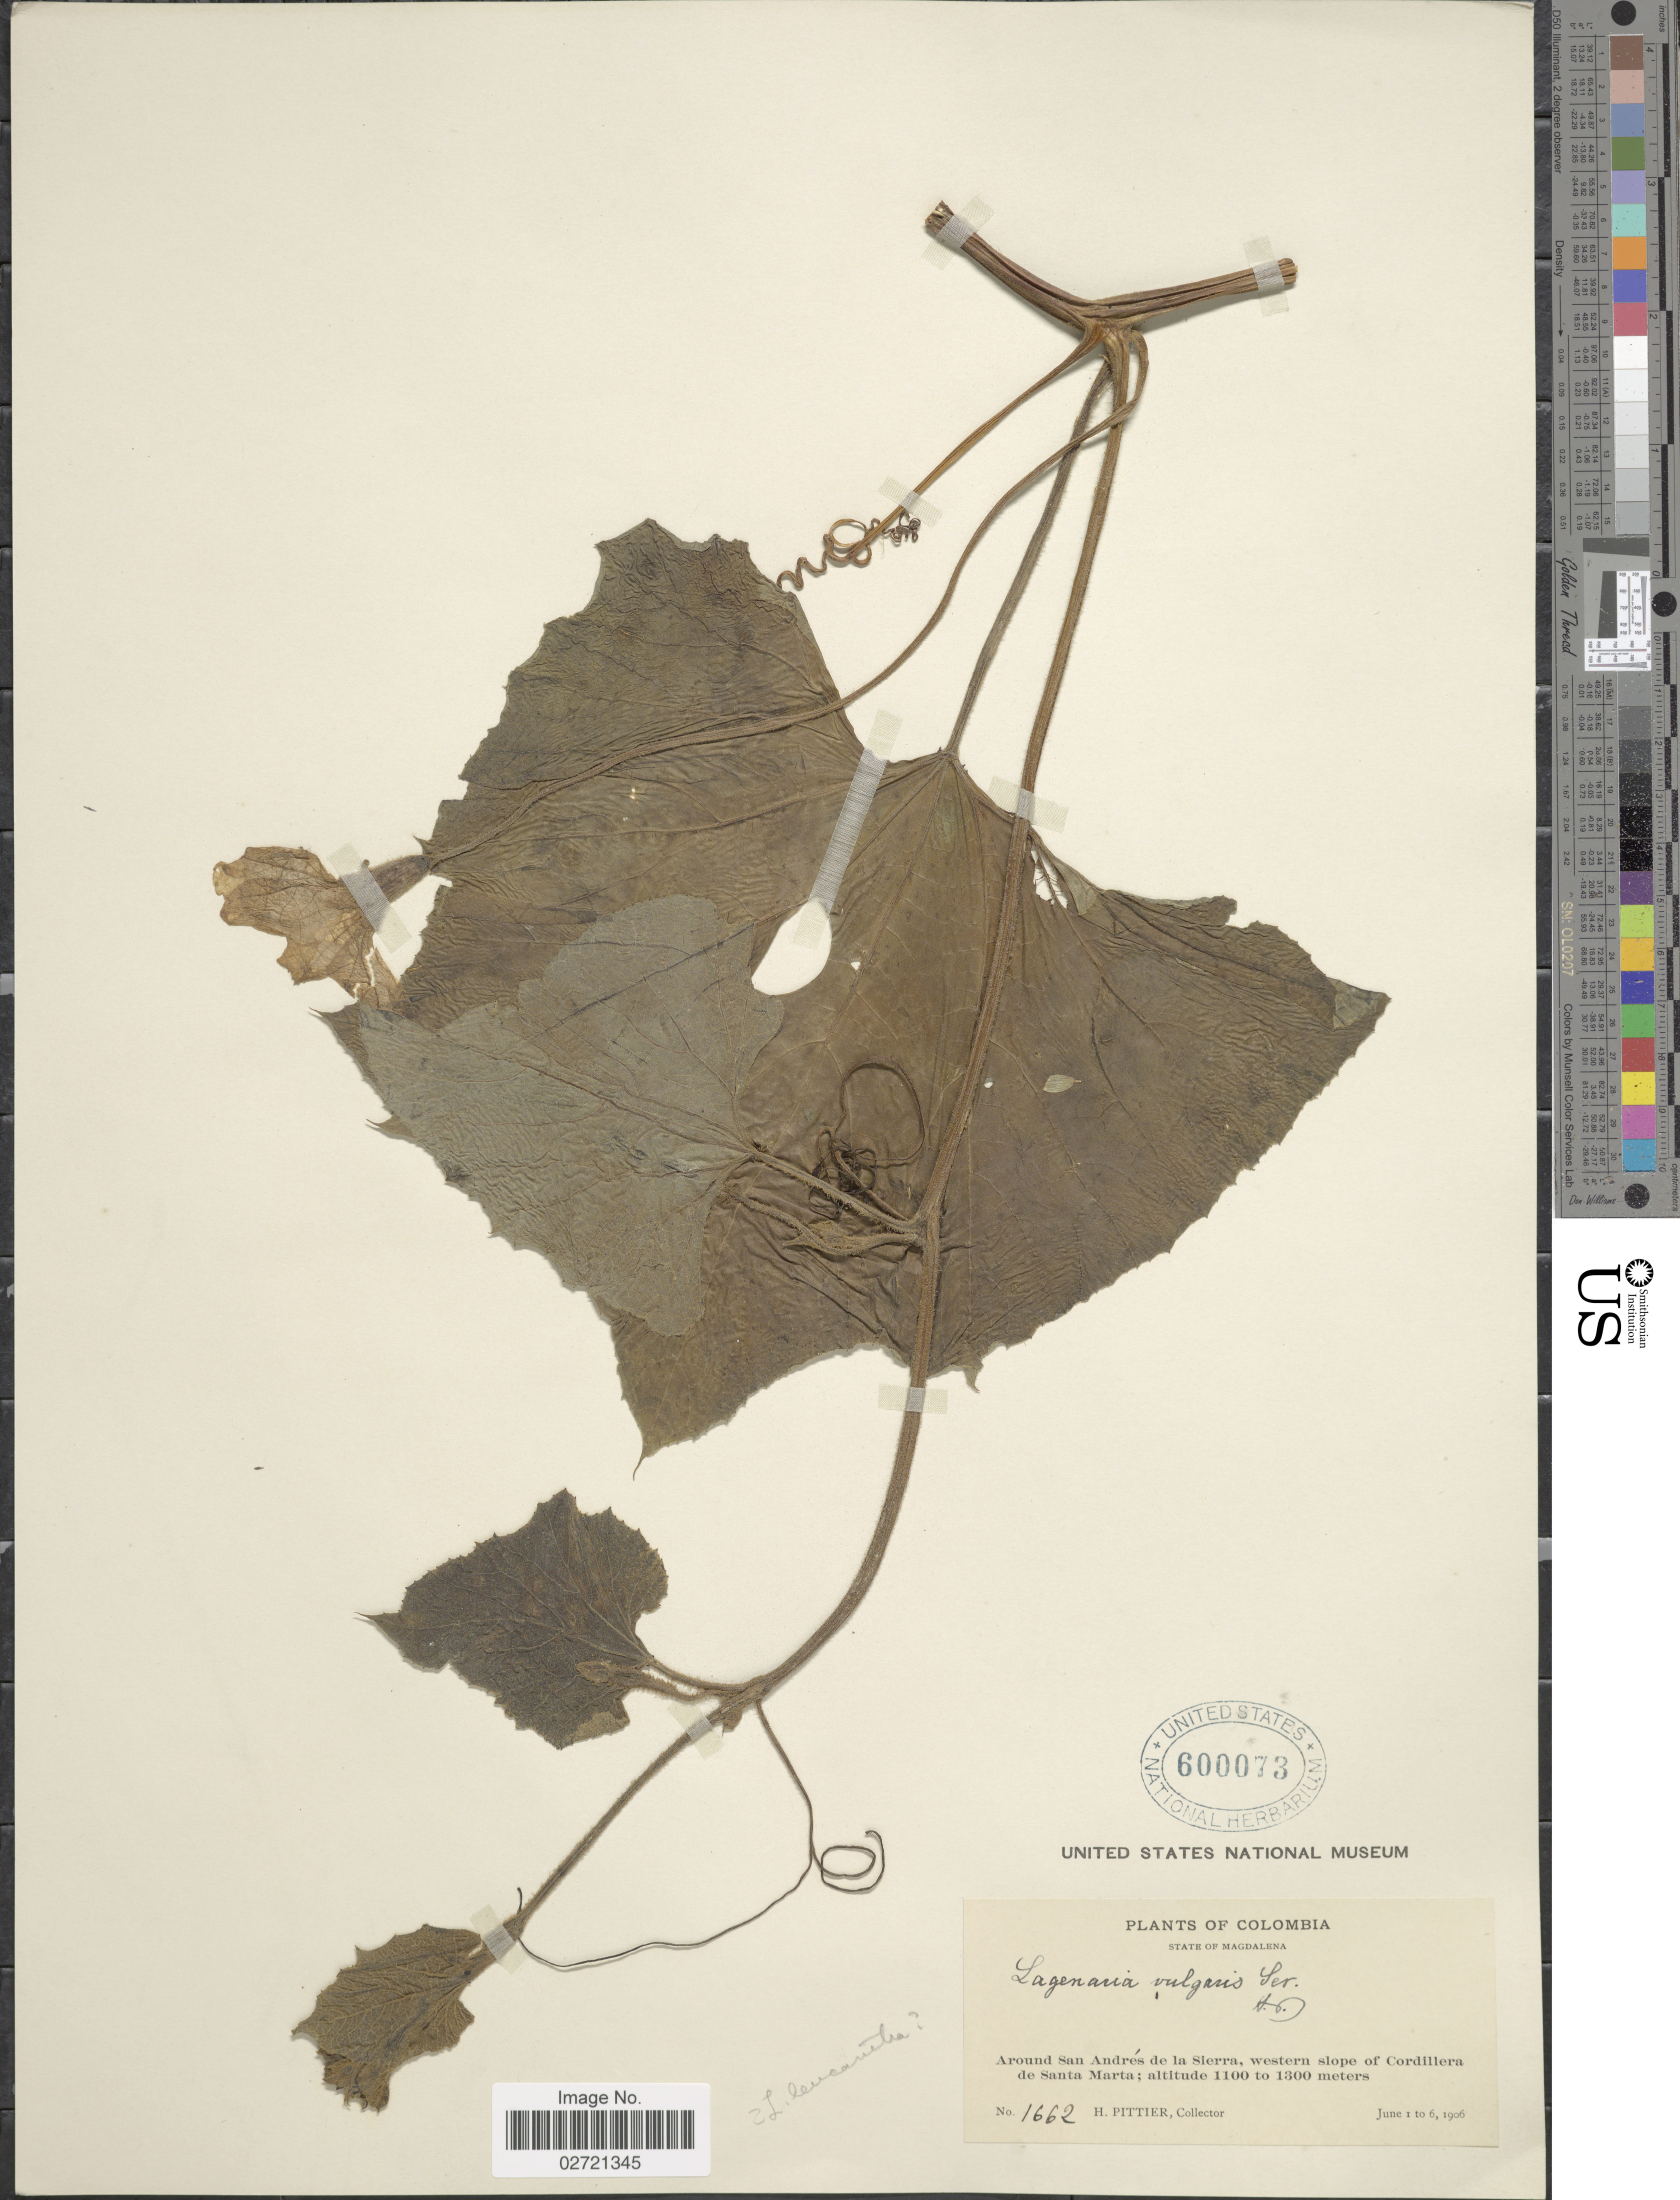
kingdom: Plantae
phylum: Tracheophyta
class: Magnoliopsida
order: Cucurbitales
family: Cucurbitaceae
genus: Lagenaria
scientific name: Lagenaria siceraria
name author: (Molina) Standl.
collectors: H. F. Pittier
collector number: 1662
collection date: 1906-06-01/1906-06-06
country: Colombia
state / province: Magdalena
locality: State of Magdalena, Around San Andres de la Sierra, western slope of Cordillera de Santa Marta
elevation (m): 1100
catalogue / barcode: US 600073